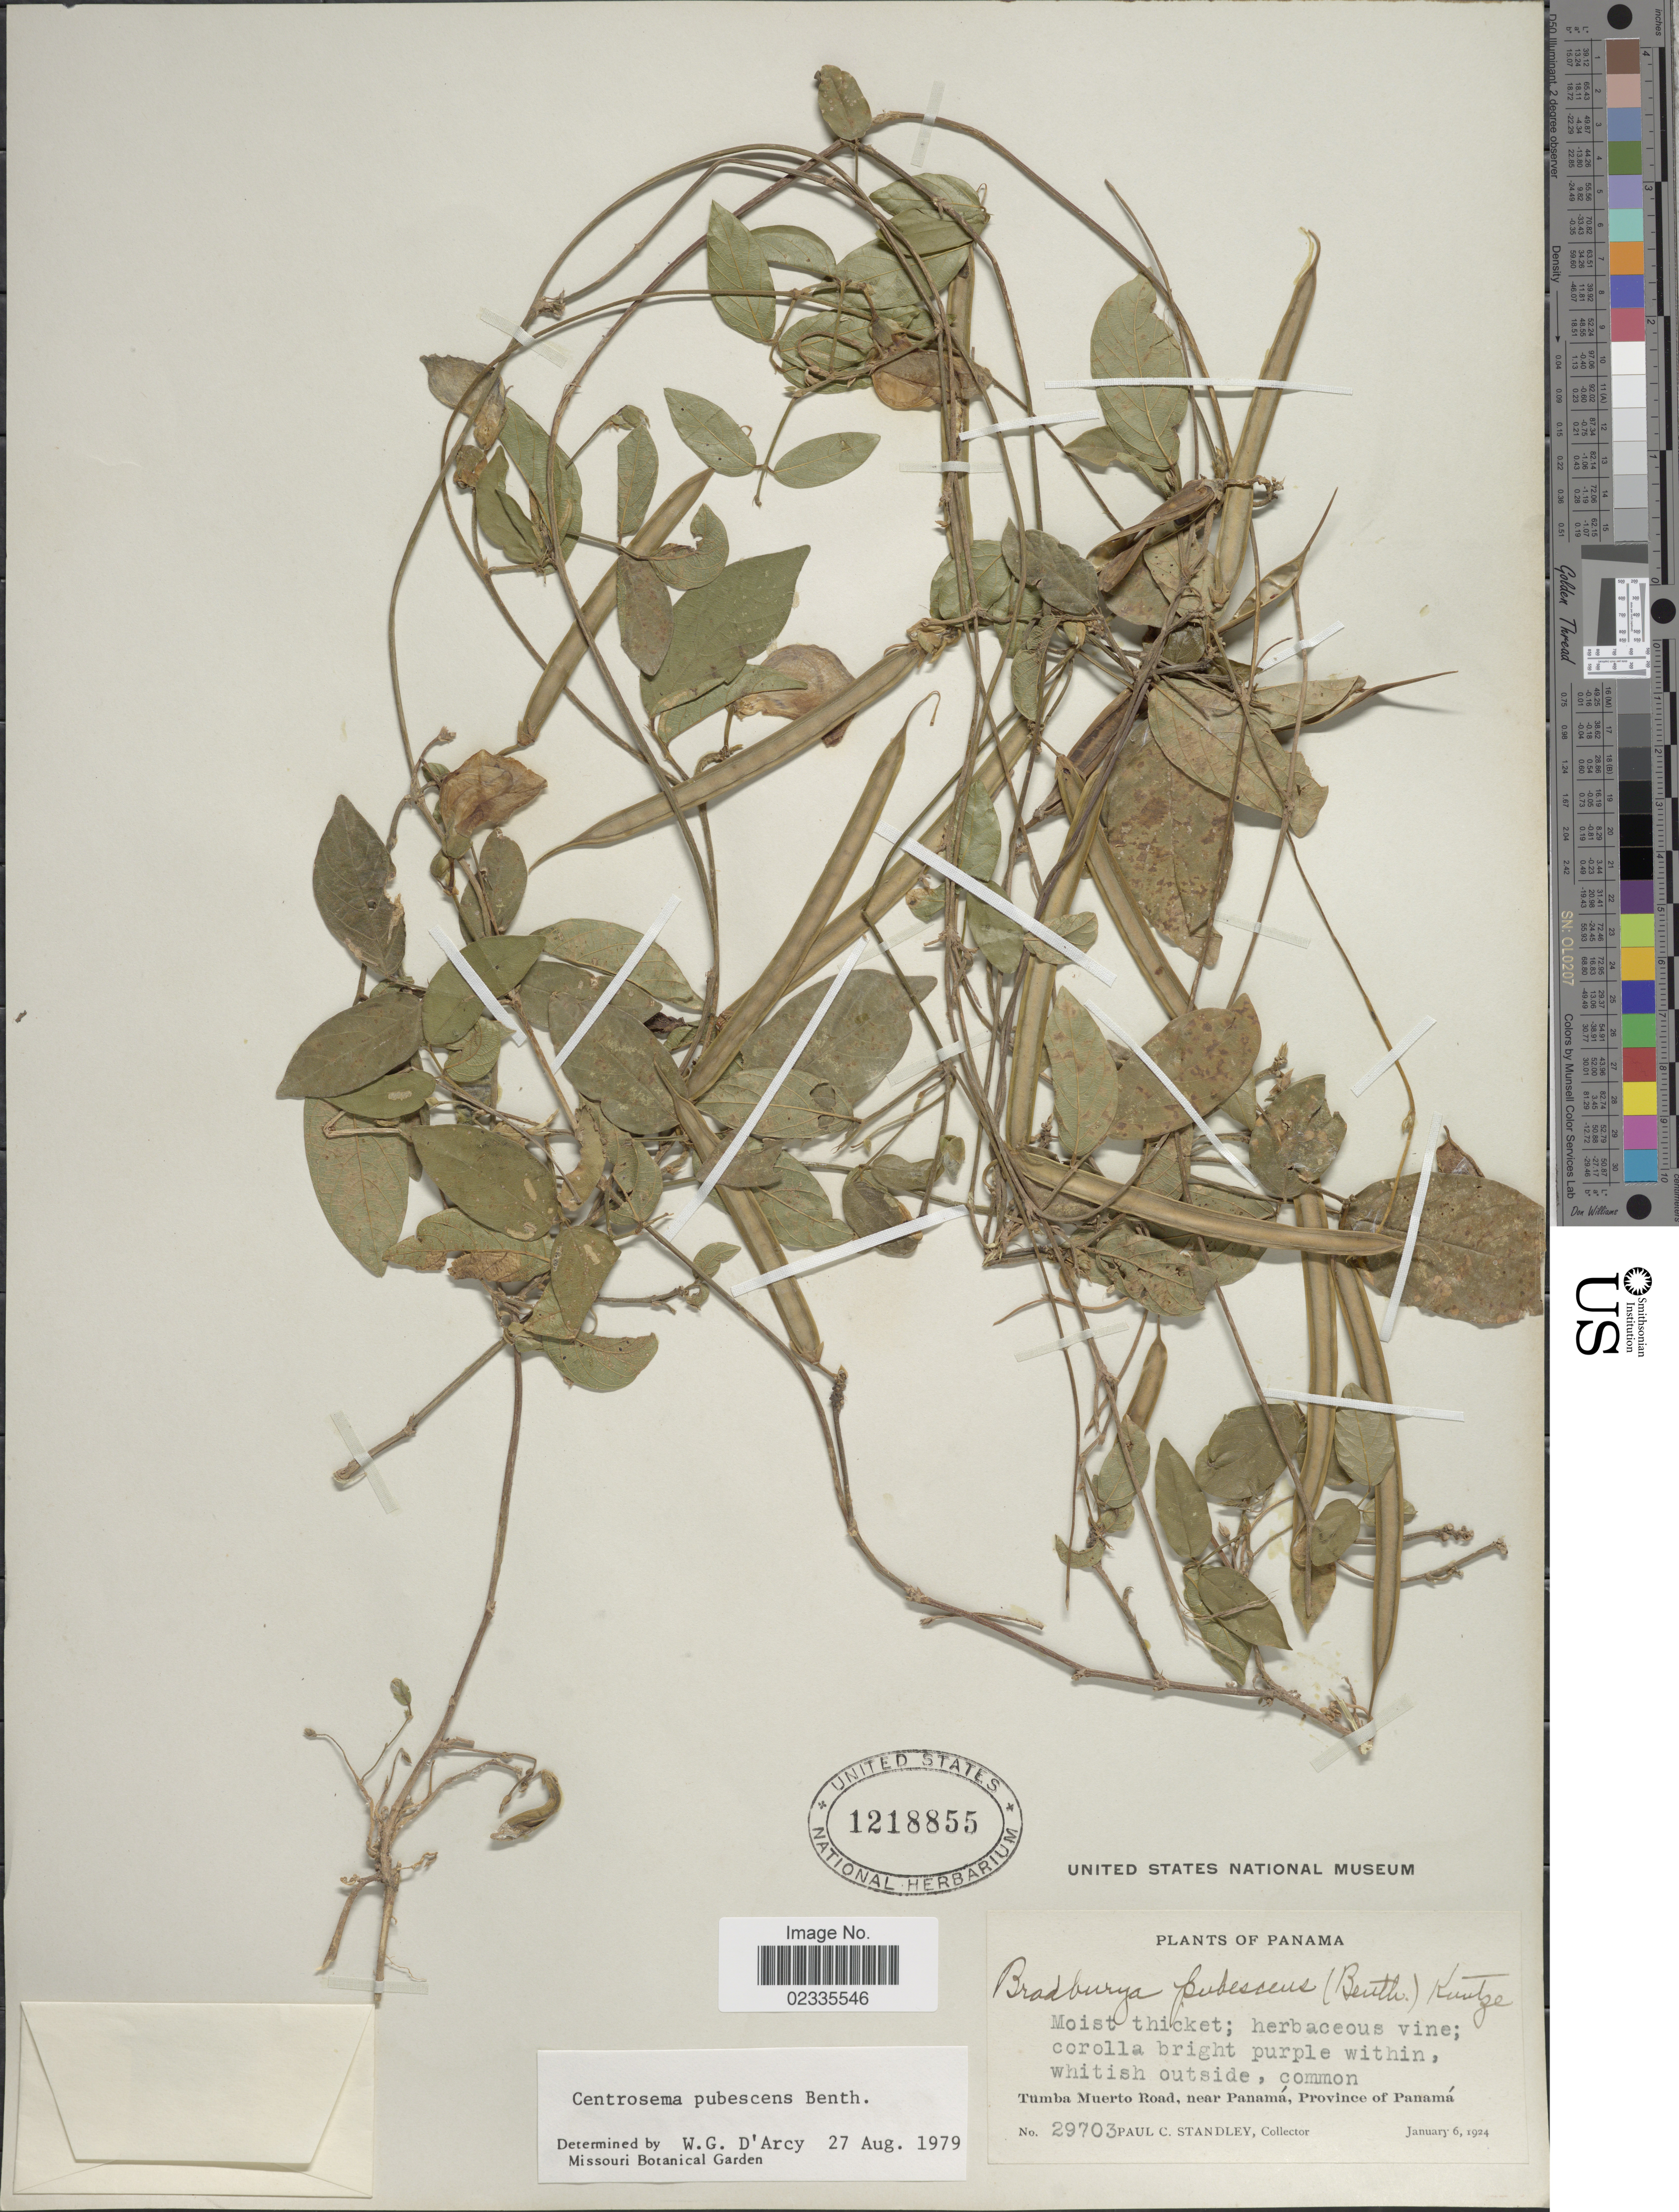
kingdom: Plantae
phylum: Tracheophyta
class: Magnoliopsida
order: Fabales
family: Fabaceae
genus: Centrosema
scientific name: Centrosema pubescens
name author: Benth.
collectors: P. C. Standley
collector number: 29703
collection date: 1924-01-06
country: Panama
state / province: Panamá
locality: Tumba Muerto Road, near Panama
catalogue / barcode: US 1218855